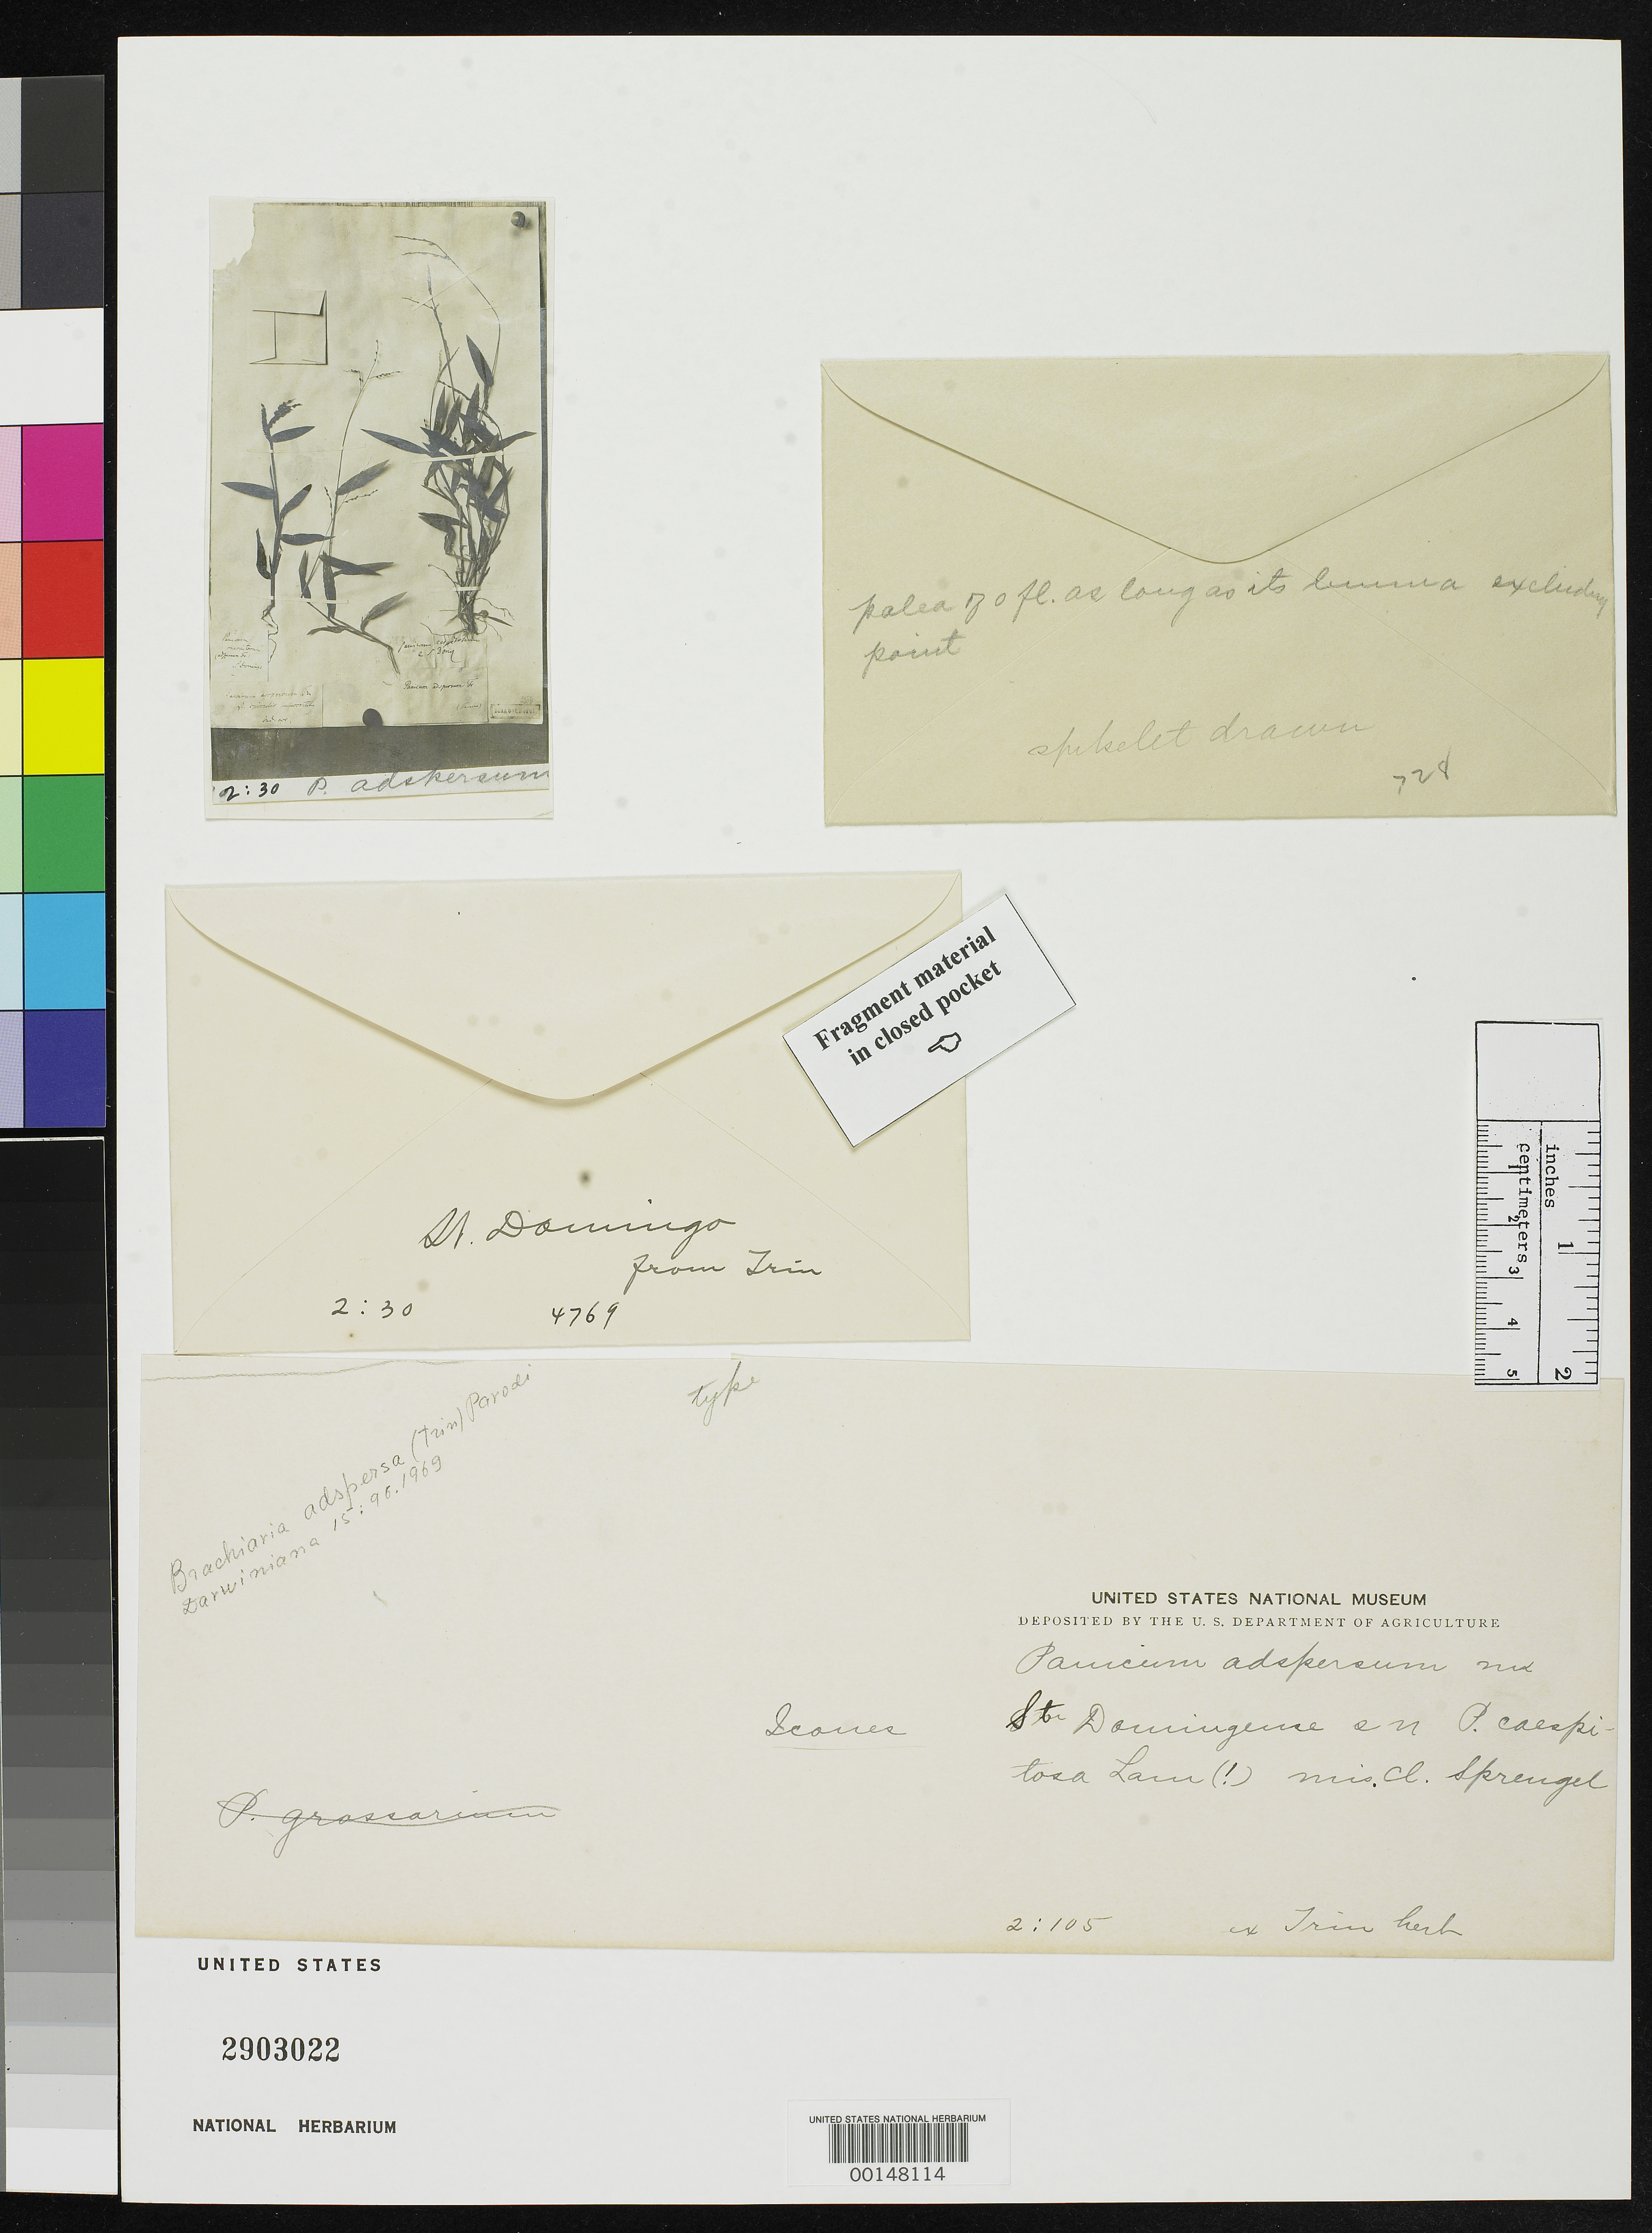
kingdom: Plantae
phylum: Tracheophyta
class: Liliopsida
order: Poales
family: Poaceae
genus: Panicum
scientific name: Panicum adspersum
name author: Trin.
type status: Type Fragment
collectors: K. Sprengel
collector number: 728 and 4769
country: Dominican Republic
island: Hispaniola Island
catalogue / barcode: US 2903022